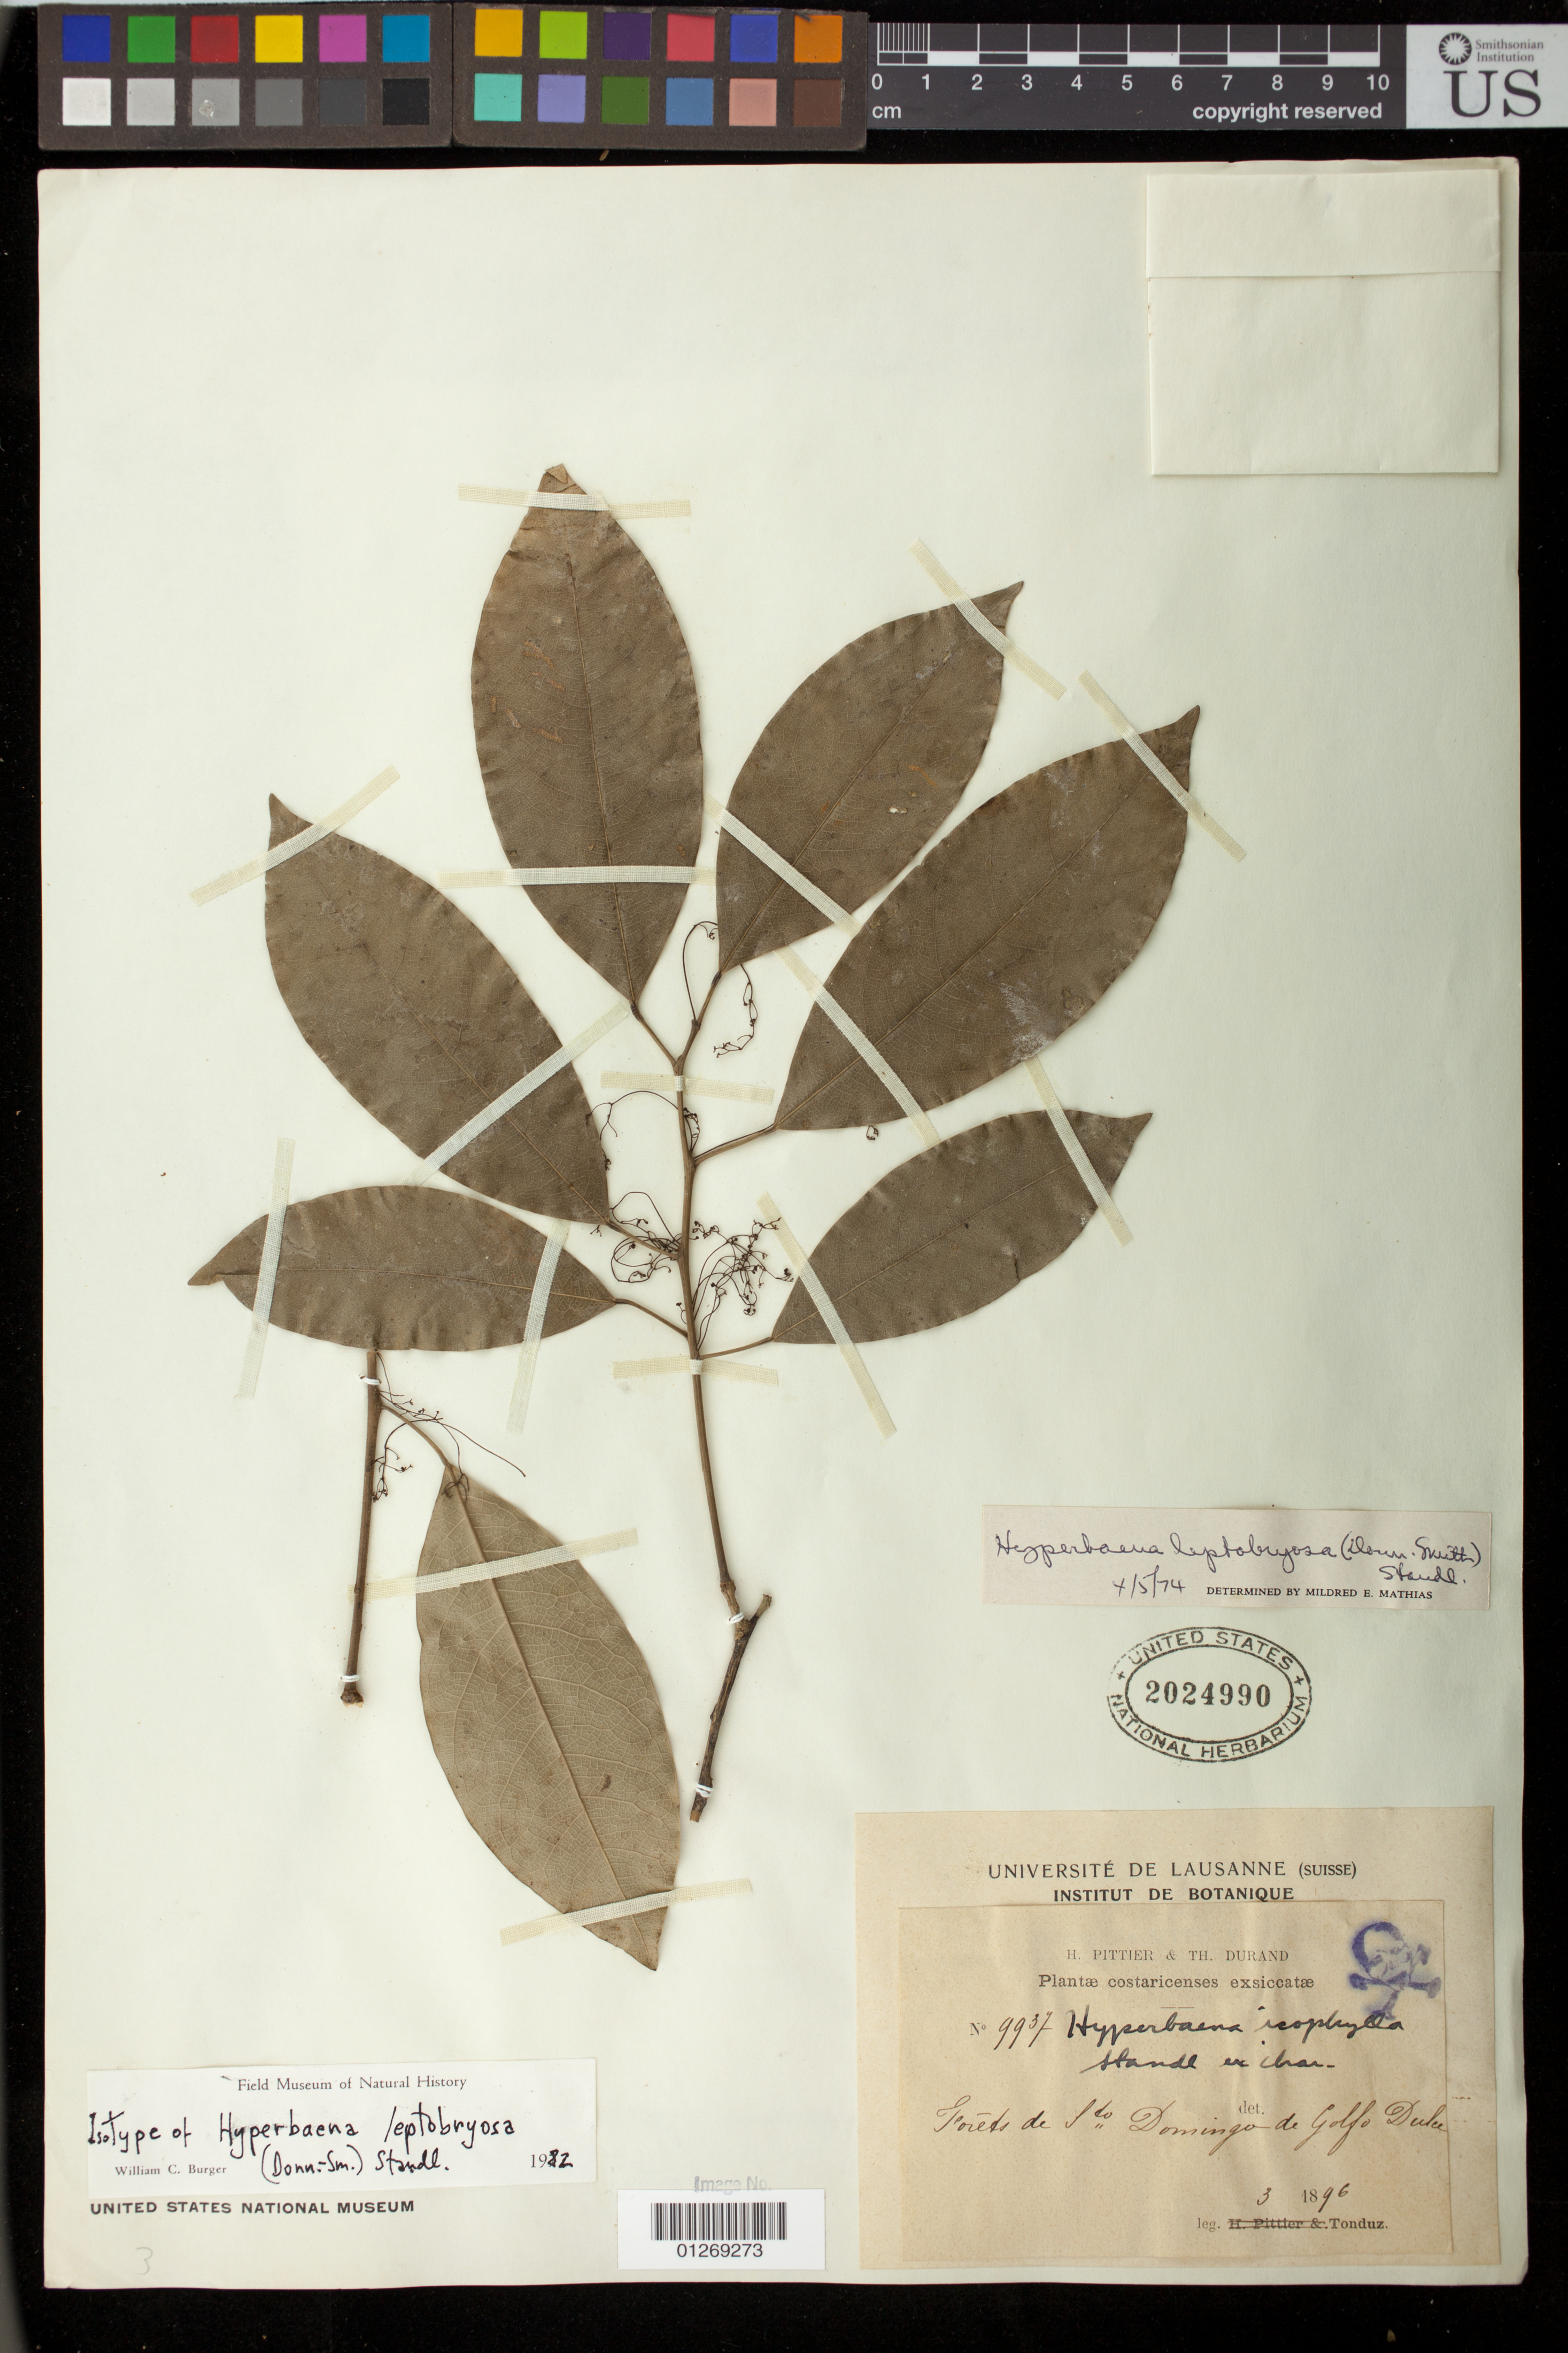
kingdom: Plantae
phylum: Tracheophyta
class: Magnoliopsida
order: Malpighiales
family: Phyllanthaceae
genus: Phyllanthus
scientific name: Phyllanthus leptobotryosus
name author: Donn. Sm.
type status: Isosyntype; Isotype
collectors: A. Tonduz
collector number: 9937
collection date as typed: Mar 1896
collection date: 1896-03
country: Costa Rica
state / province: Puntarenas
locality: Santo Domingo de Golfo Dulce.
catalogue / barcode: US 2024990